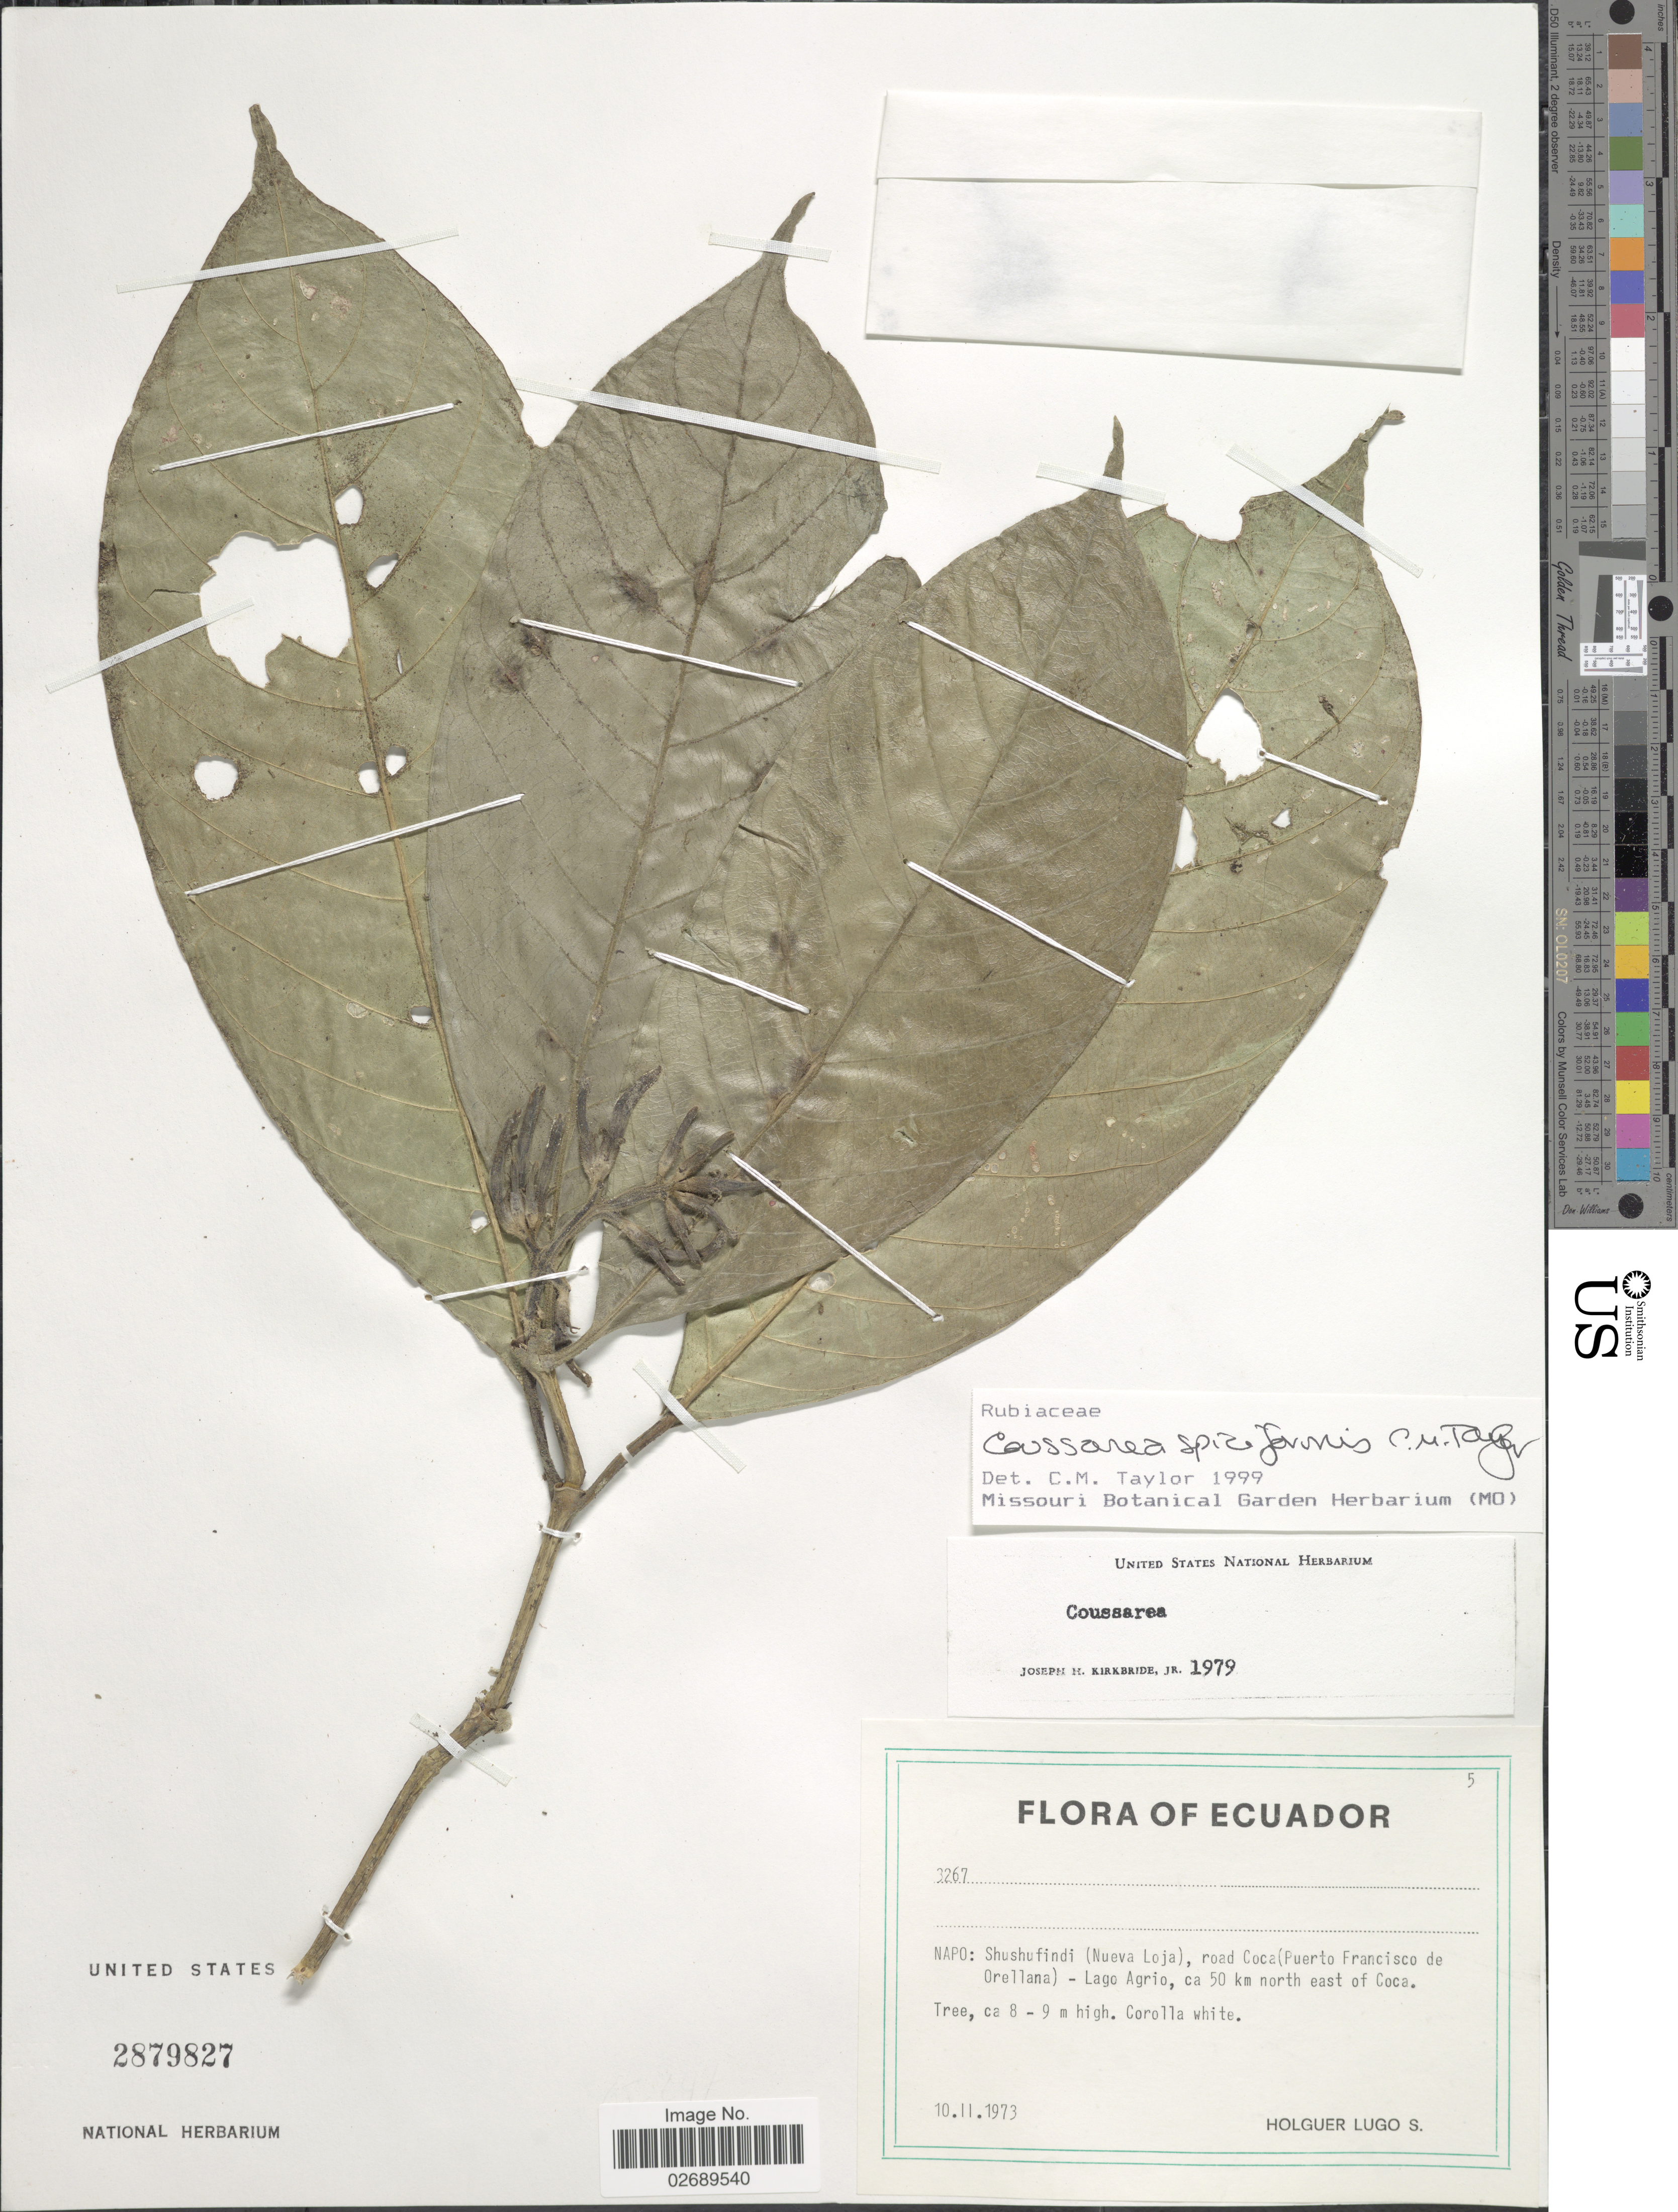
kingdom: Plantae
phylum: Tracheophyta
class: Magnoliopsida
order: Gentianales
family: Rubiaceae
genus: Coussarea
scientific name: Coussarea spiciformis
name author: C.M. Taylor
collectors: H. Lugo S.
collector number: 3267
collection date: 1973-02-10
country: Ecuador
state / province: Napo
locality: Shushufindi (Nueva Loja), road Coca (Puerto Francisco de Orellana) - Lago Agrio, ca 50 km north east of Coca.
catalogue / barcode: US 2879827